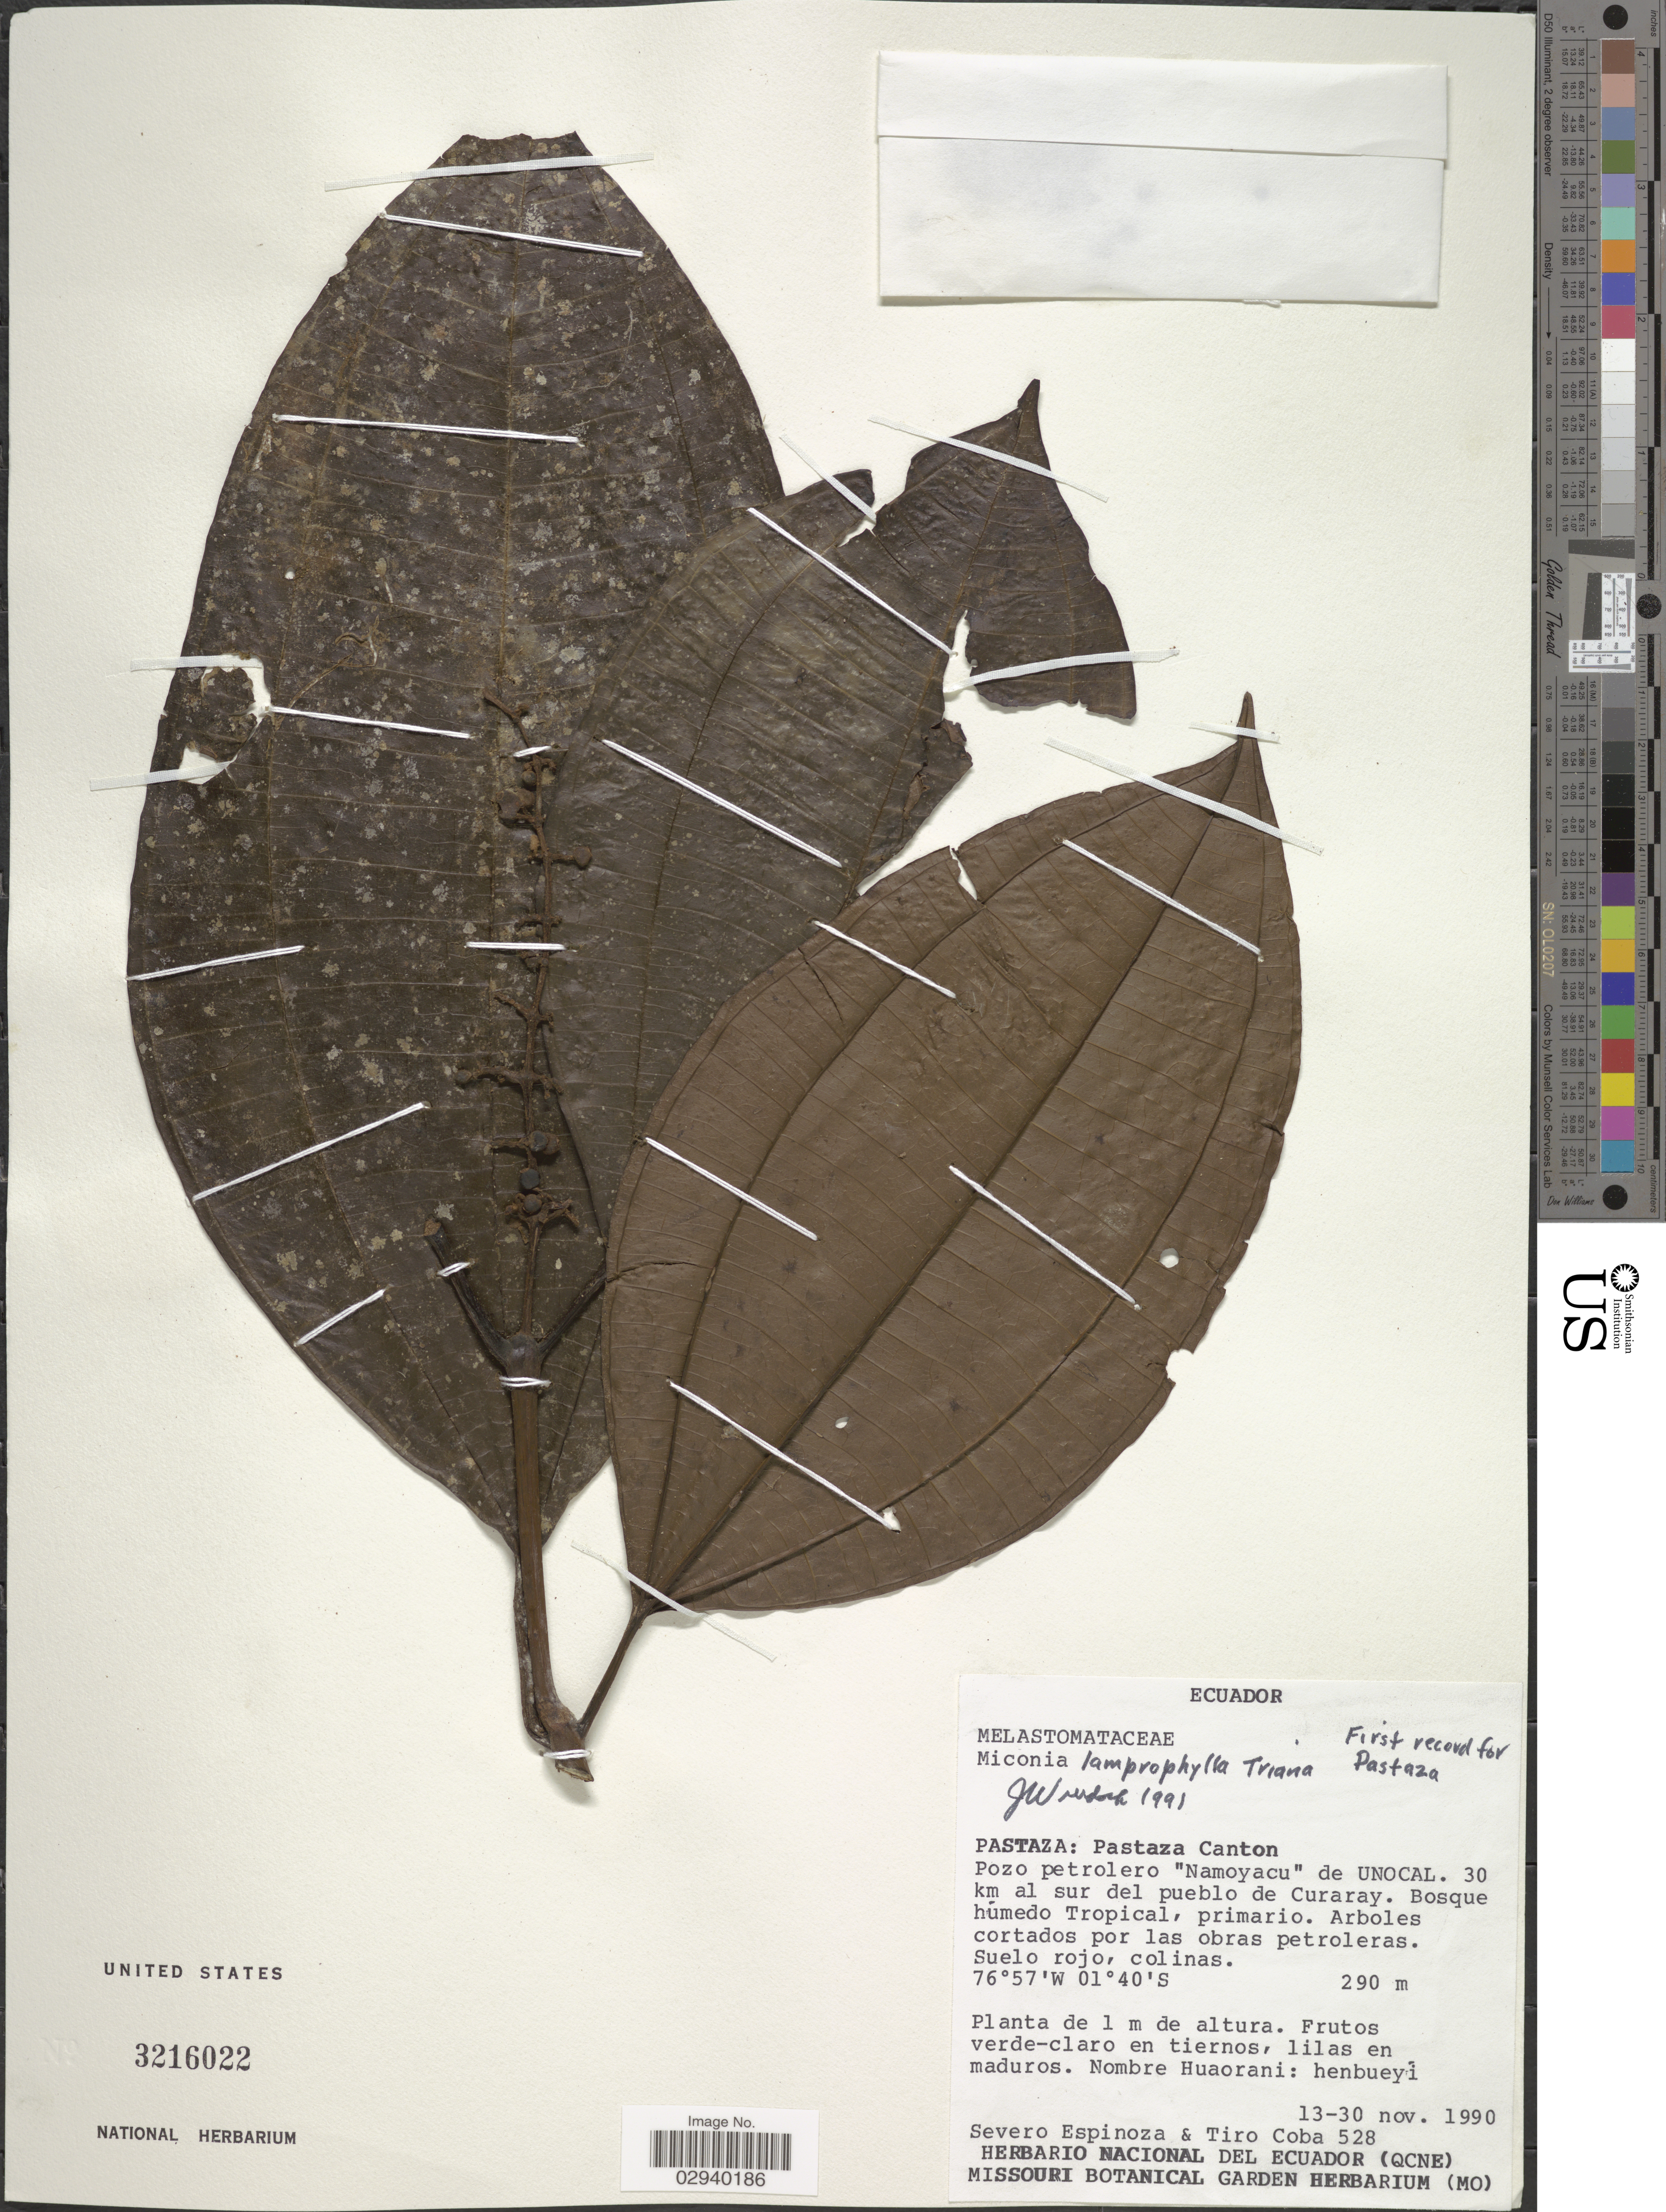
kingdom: Plantae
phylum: Tracheophyta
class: Magnoliopsida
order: Myrtales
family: Melastomataceae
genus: Miconia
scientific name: Miconia lamprophylla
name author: Triana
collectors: S. Espinoza & T. Coba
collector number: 528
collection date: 1990-11-13/1990-11-30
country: Ecuador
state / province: Pastaza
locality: Pastaza Canton. Pozo petrolero "Namoyacu" de UNOCAL. 30 km al sur del pueblo de Curaray.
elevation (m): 290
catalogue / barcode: US 3216022